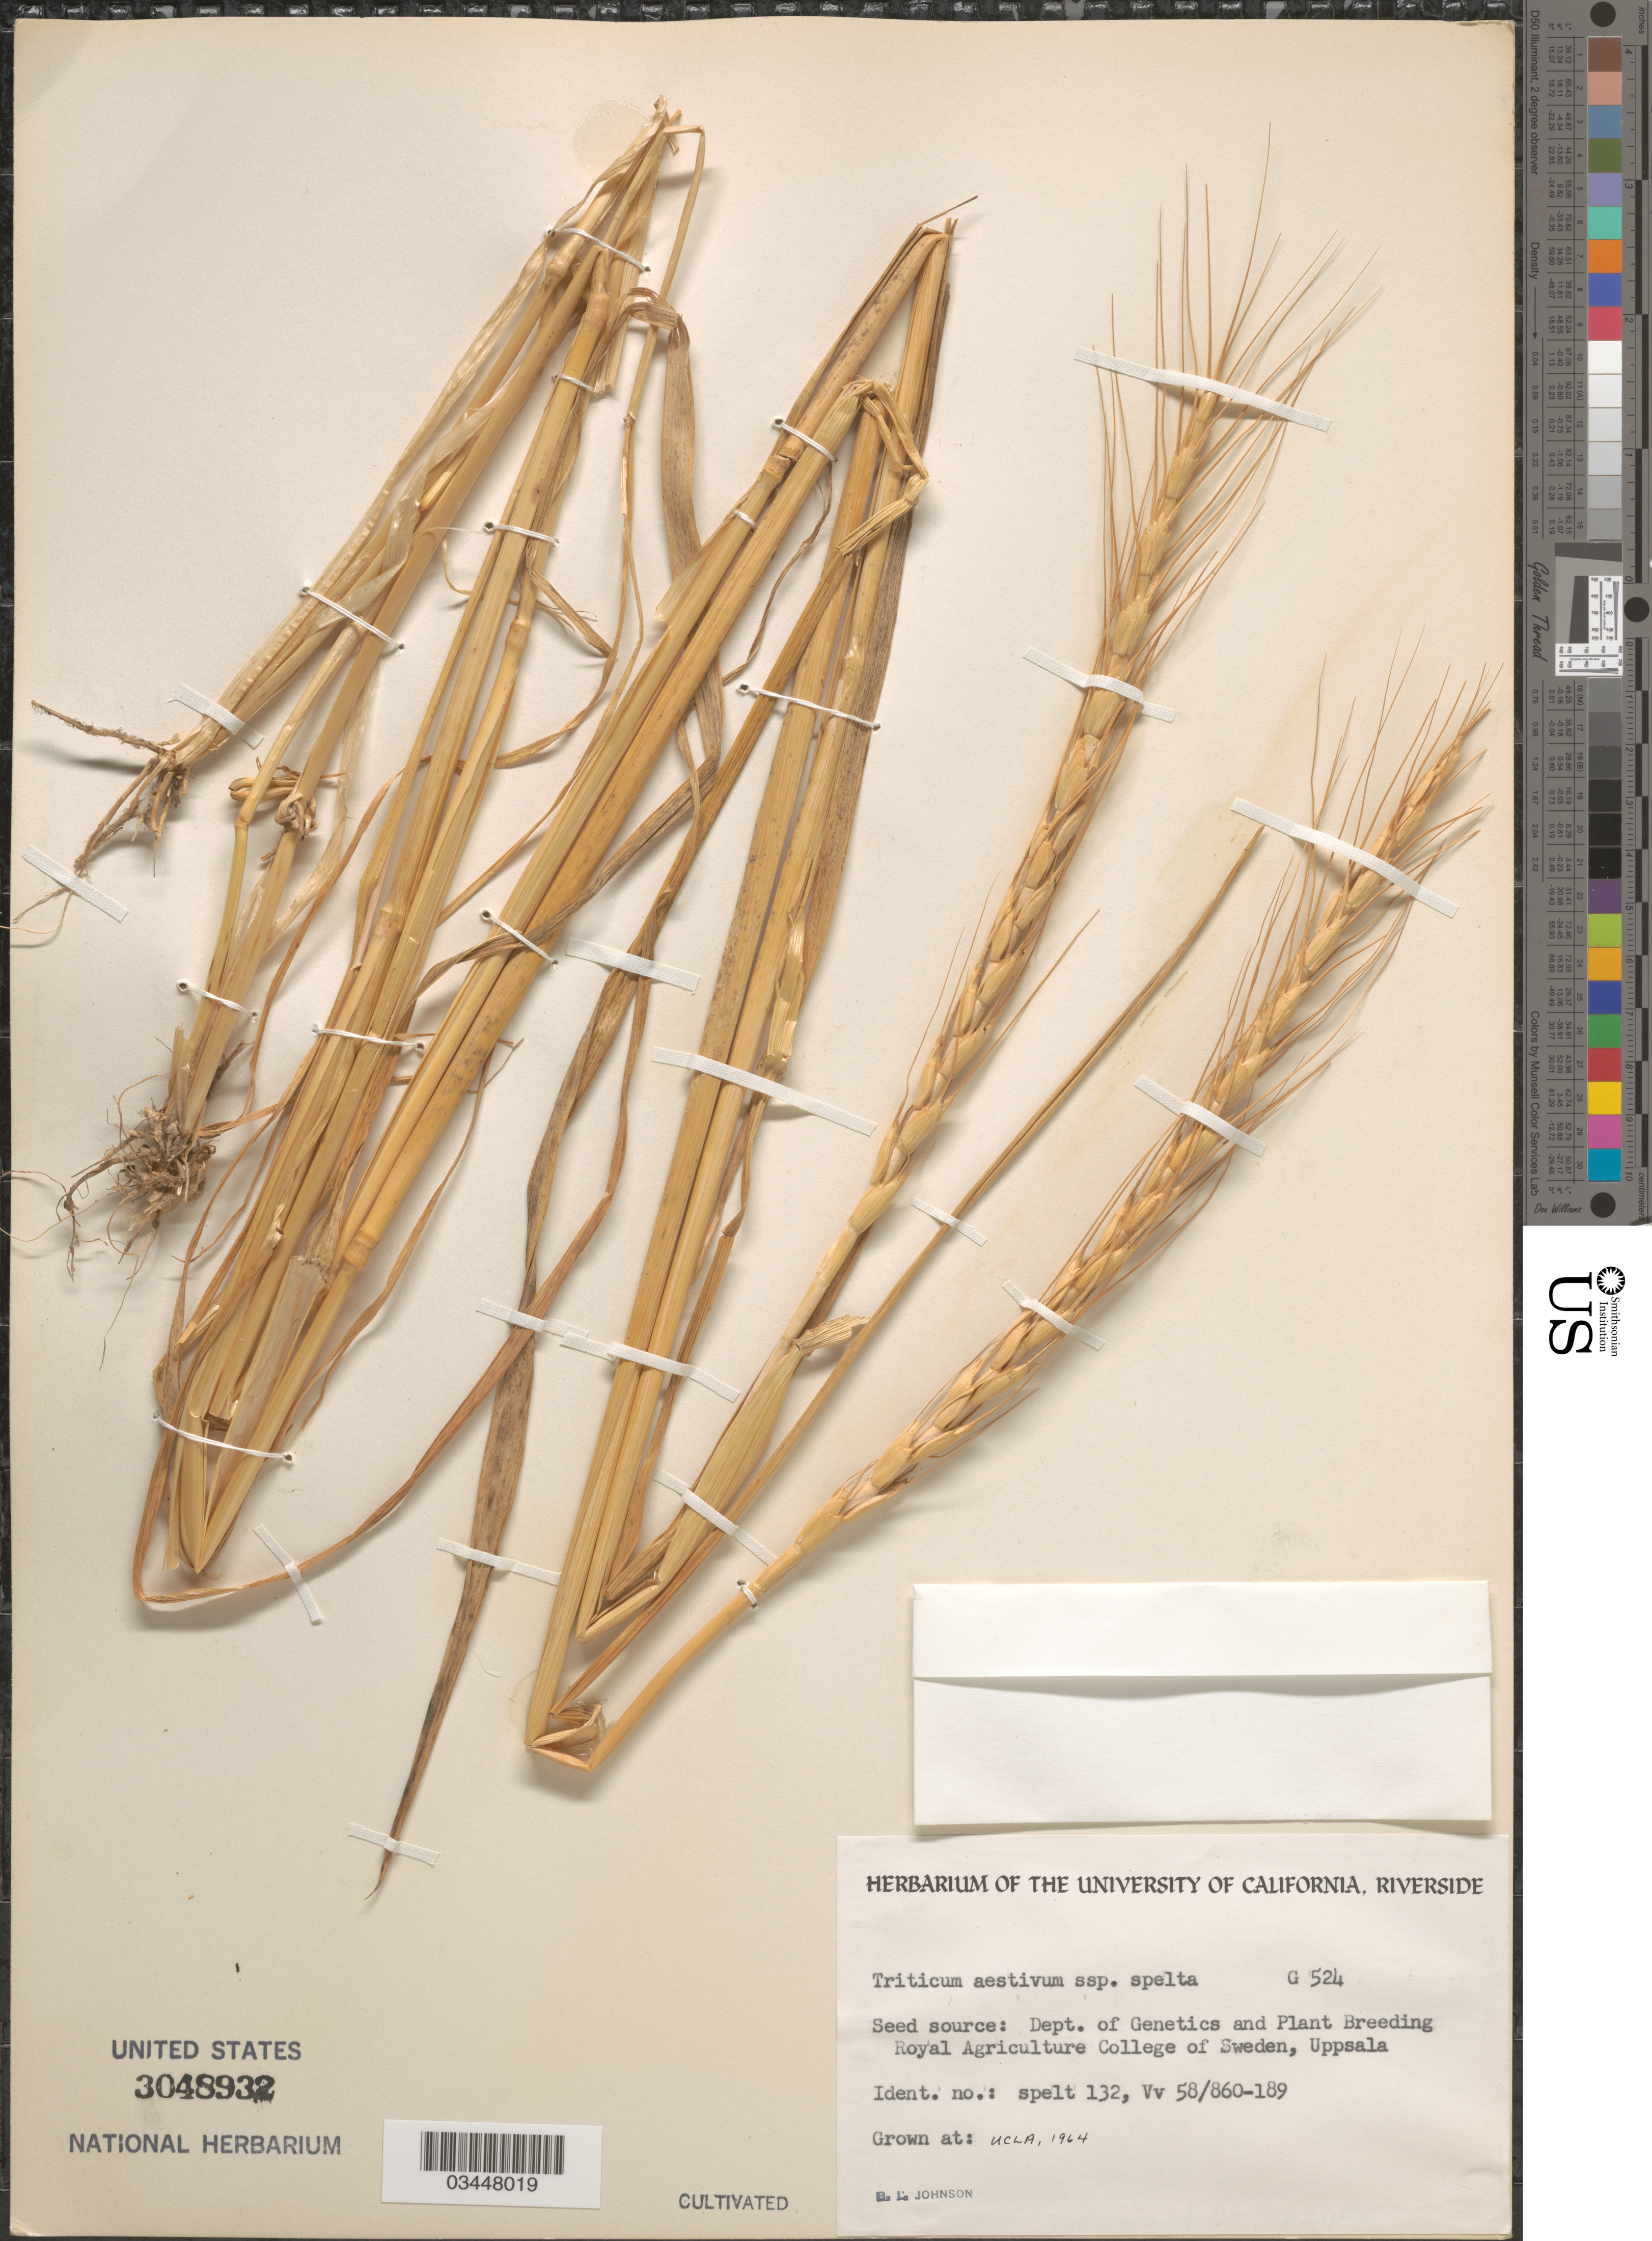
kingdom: Plantae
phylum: Tracheophyta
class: Liliopsida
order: Poales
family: Poaceae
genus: Triticum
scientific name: Triticum aestivum subsp. spelta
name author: (L.) Thell.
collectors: B. Johnson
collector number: G524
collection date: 1964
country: United States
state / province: California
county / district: Los Angeles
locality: UCLA.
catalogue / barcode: US 3048932